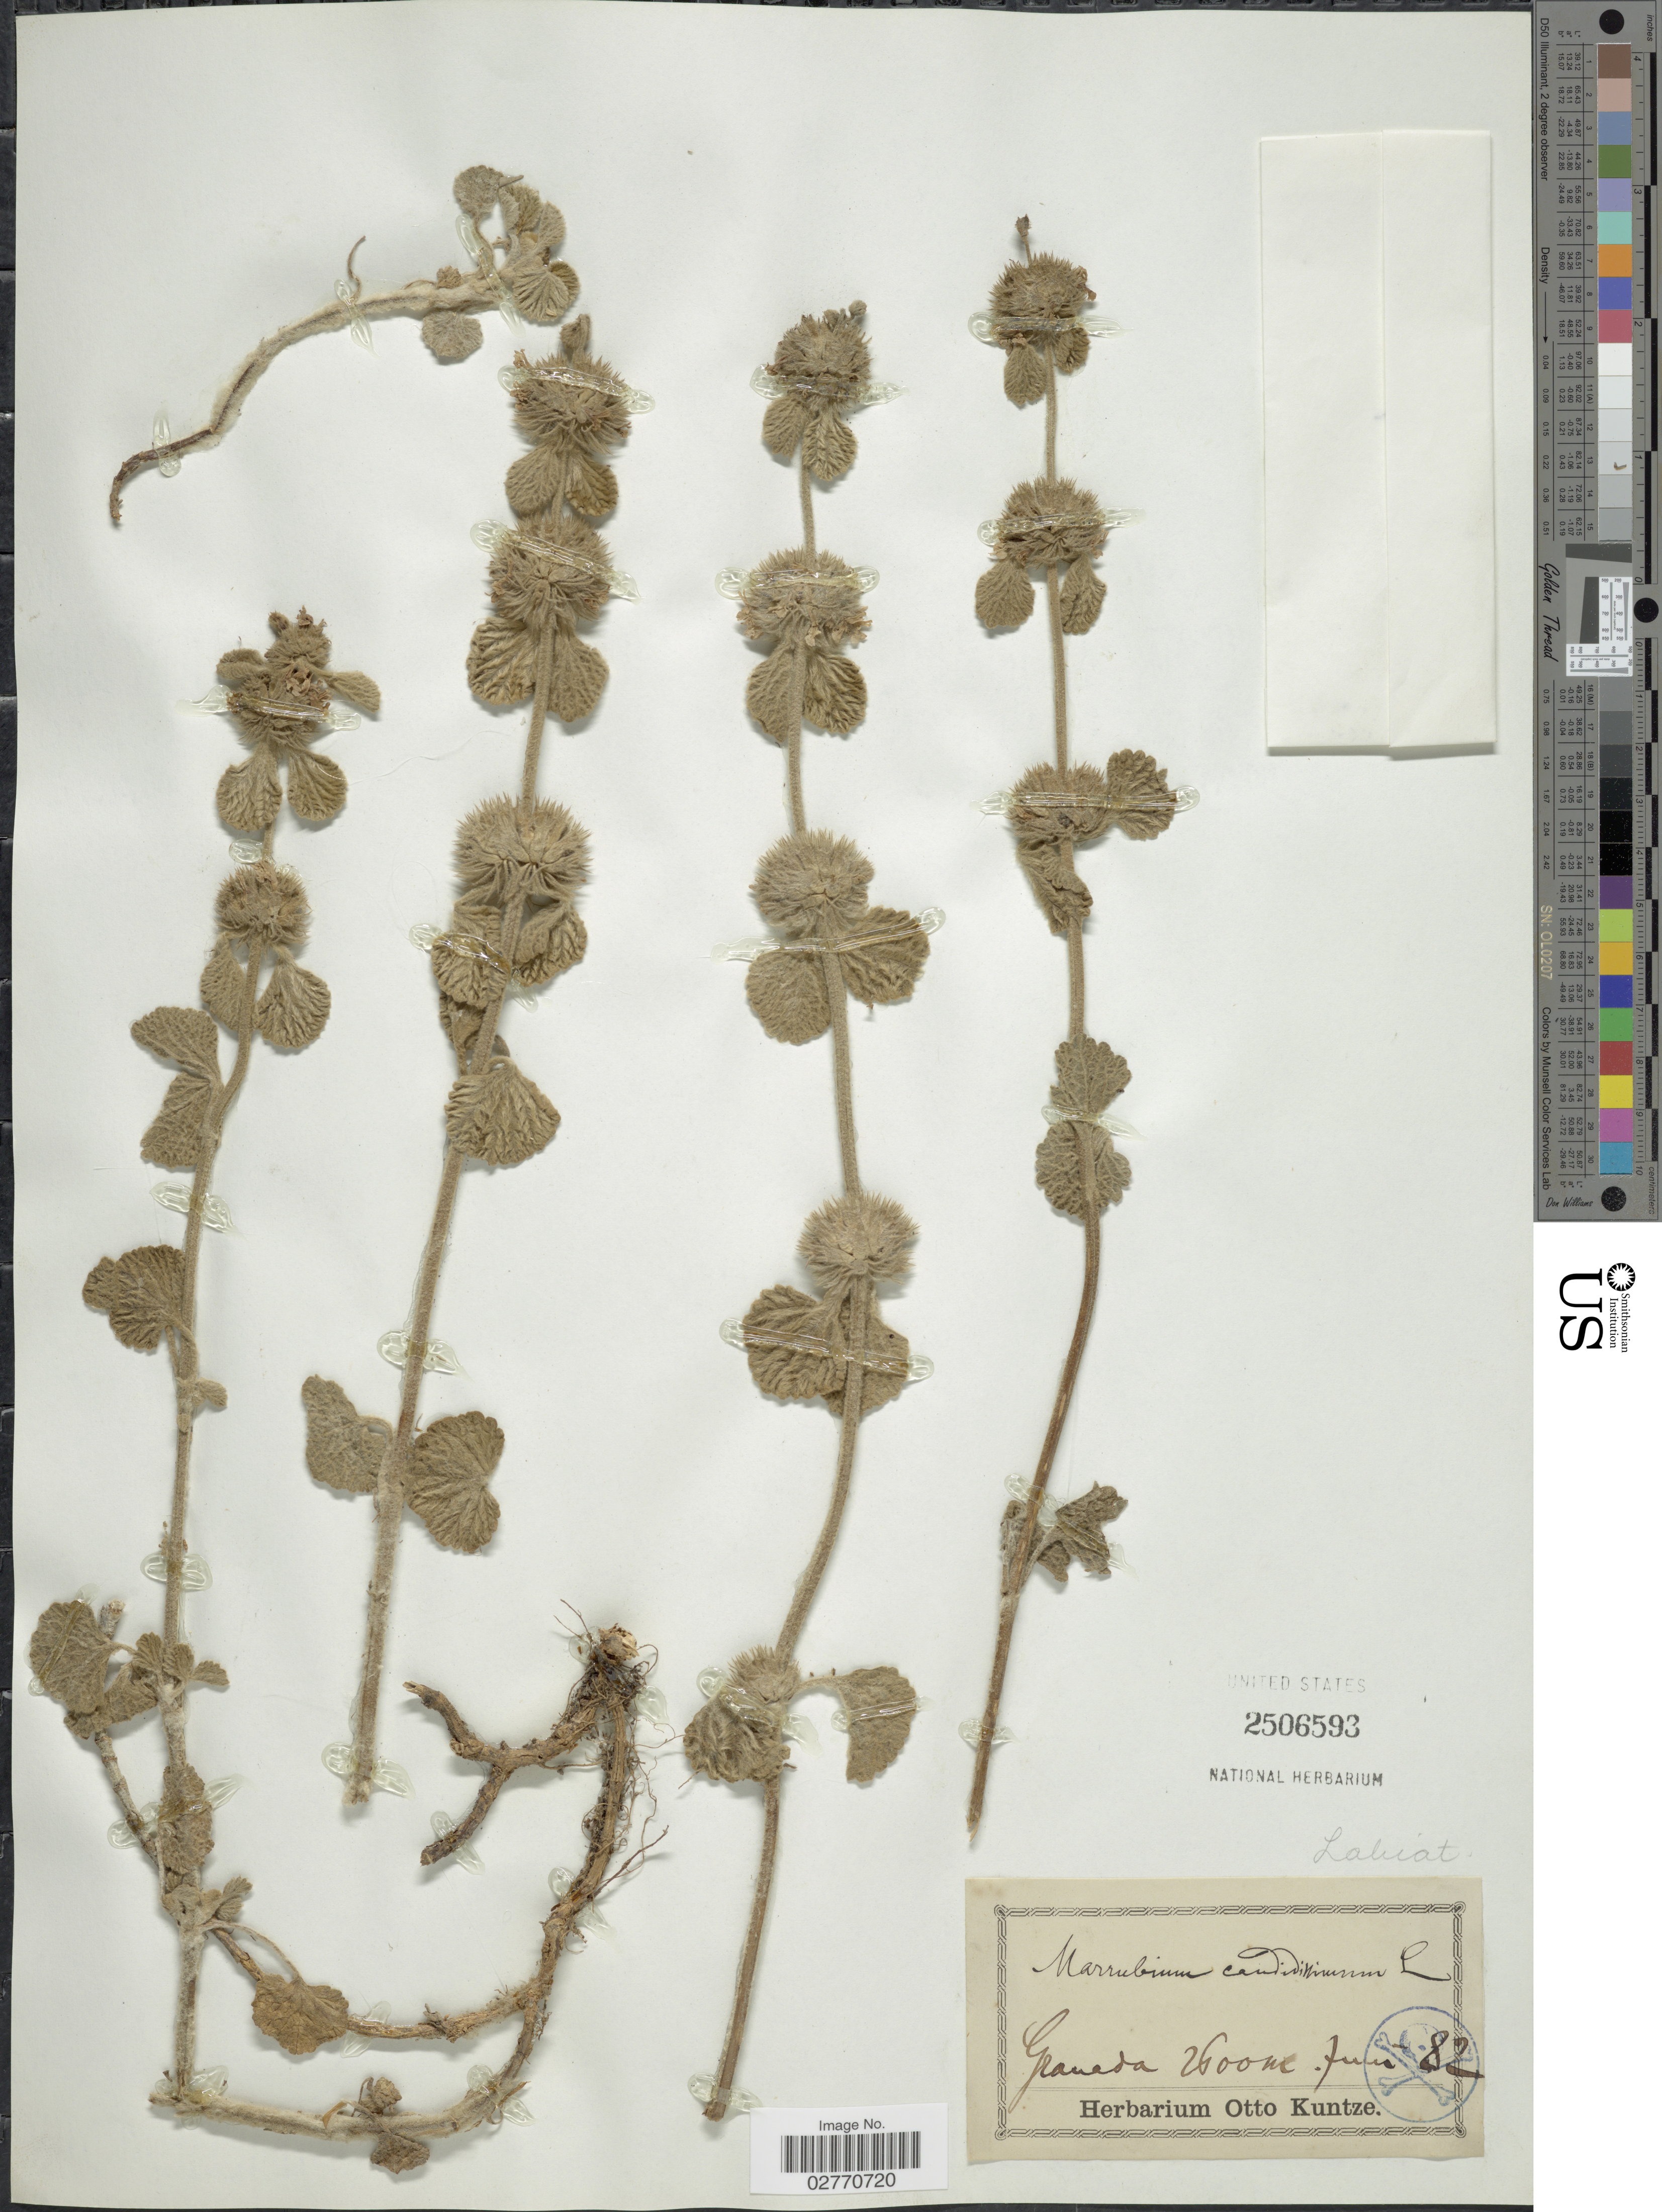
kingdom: Plantae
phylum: Tracheophyta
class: Magnoliopsida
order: Lamiales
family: Lamiaceae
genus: Marrubium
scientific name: Marrubium candidissimum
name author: L.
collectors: ex herb. Otto Kuntze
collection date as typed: Transcribed d/m/y: /6/82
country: Spain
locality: Granada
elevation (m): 2600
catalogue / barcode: US 2506593